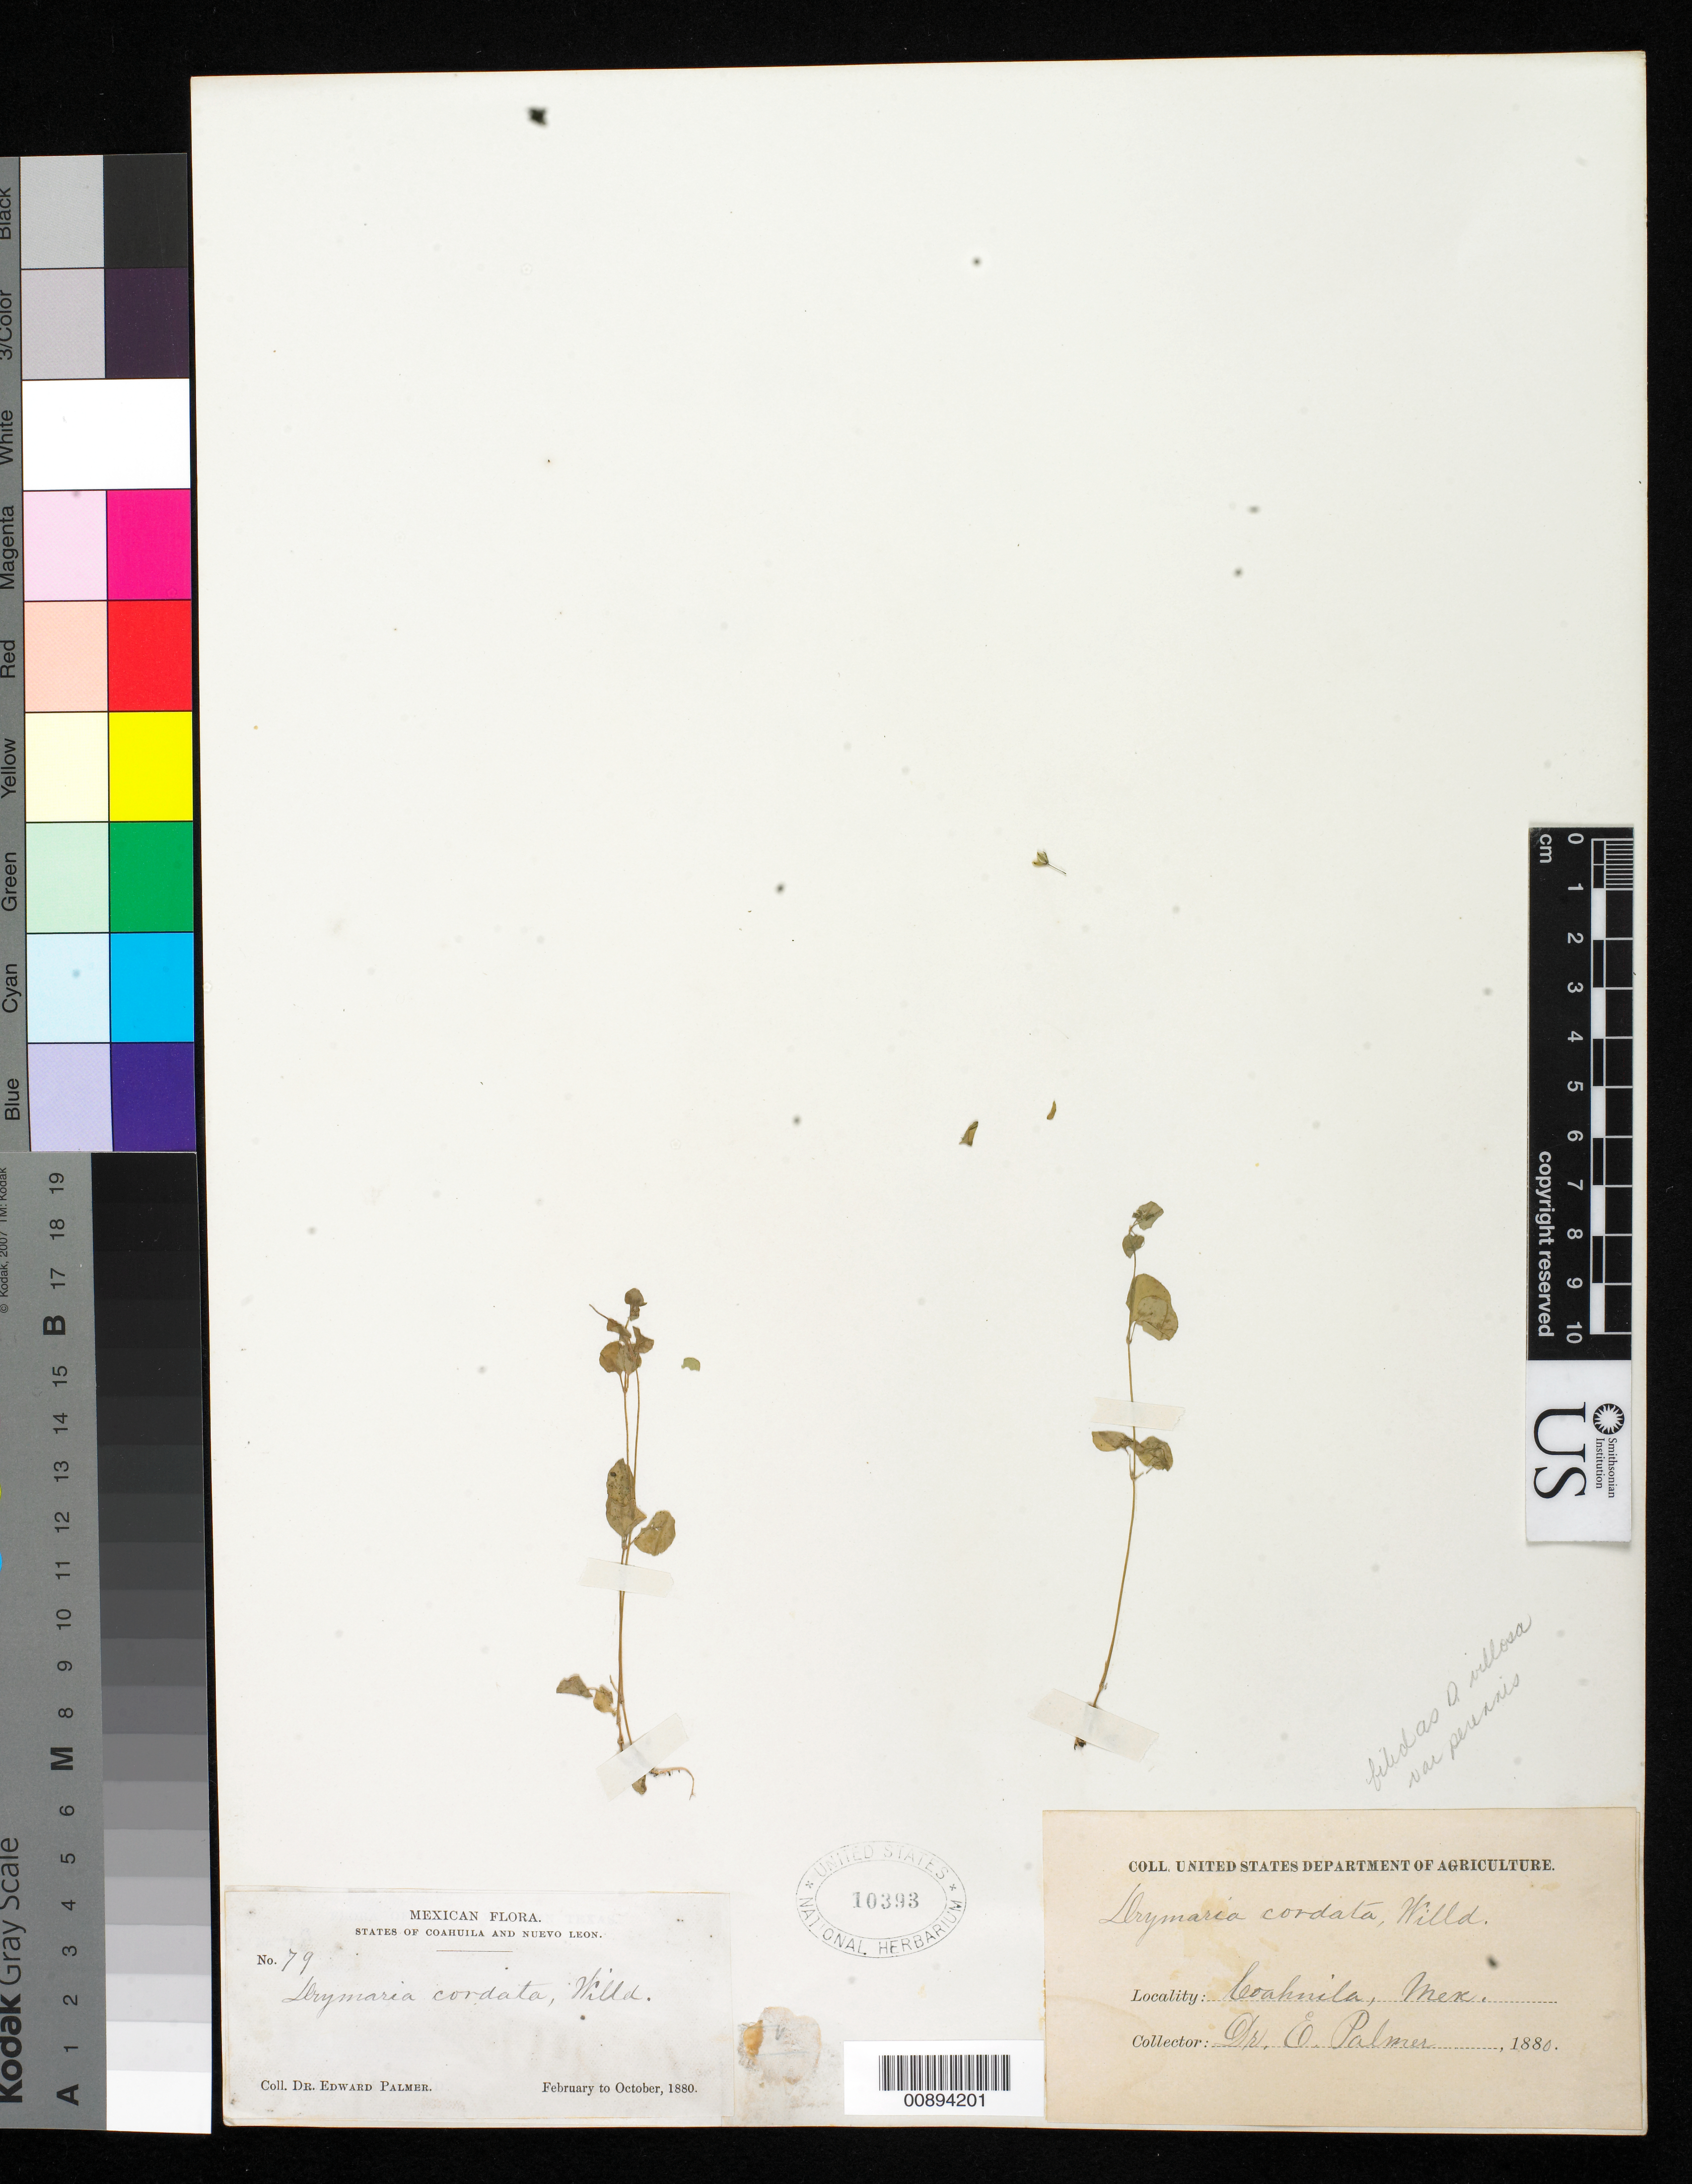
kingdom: Plantae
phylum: Tracheophyta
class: Magnoliopsida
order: Caryophyllales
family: Caryophyllaceae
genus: Drymaria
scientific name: Drymaria villosa var. perennis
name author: J.A. Duke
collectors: E. Palmer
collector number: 79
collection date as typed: Feb 1880 to -- Oct 1880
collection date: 1880-02/1880-10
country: Mexico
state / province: Coahuila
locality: Coahuila.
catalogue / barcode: US 10393